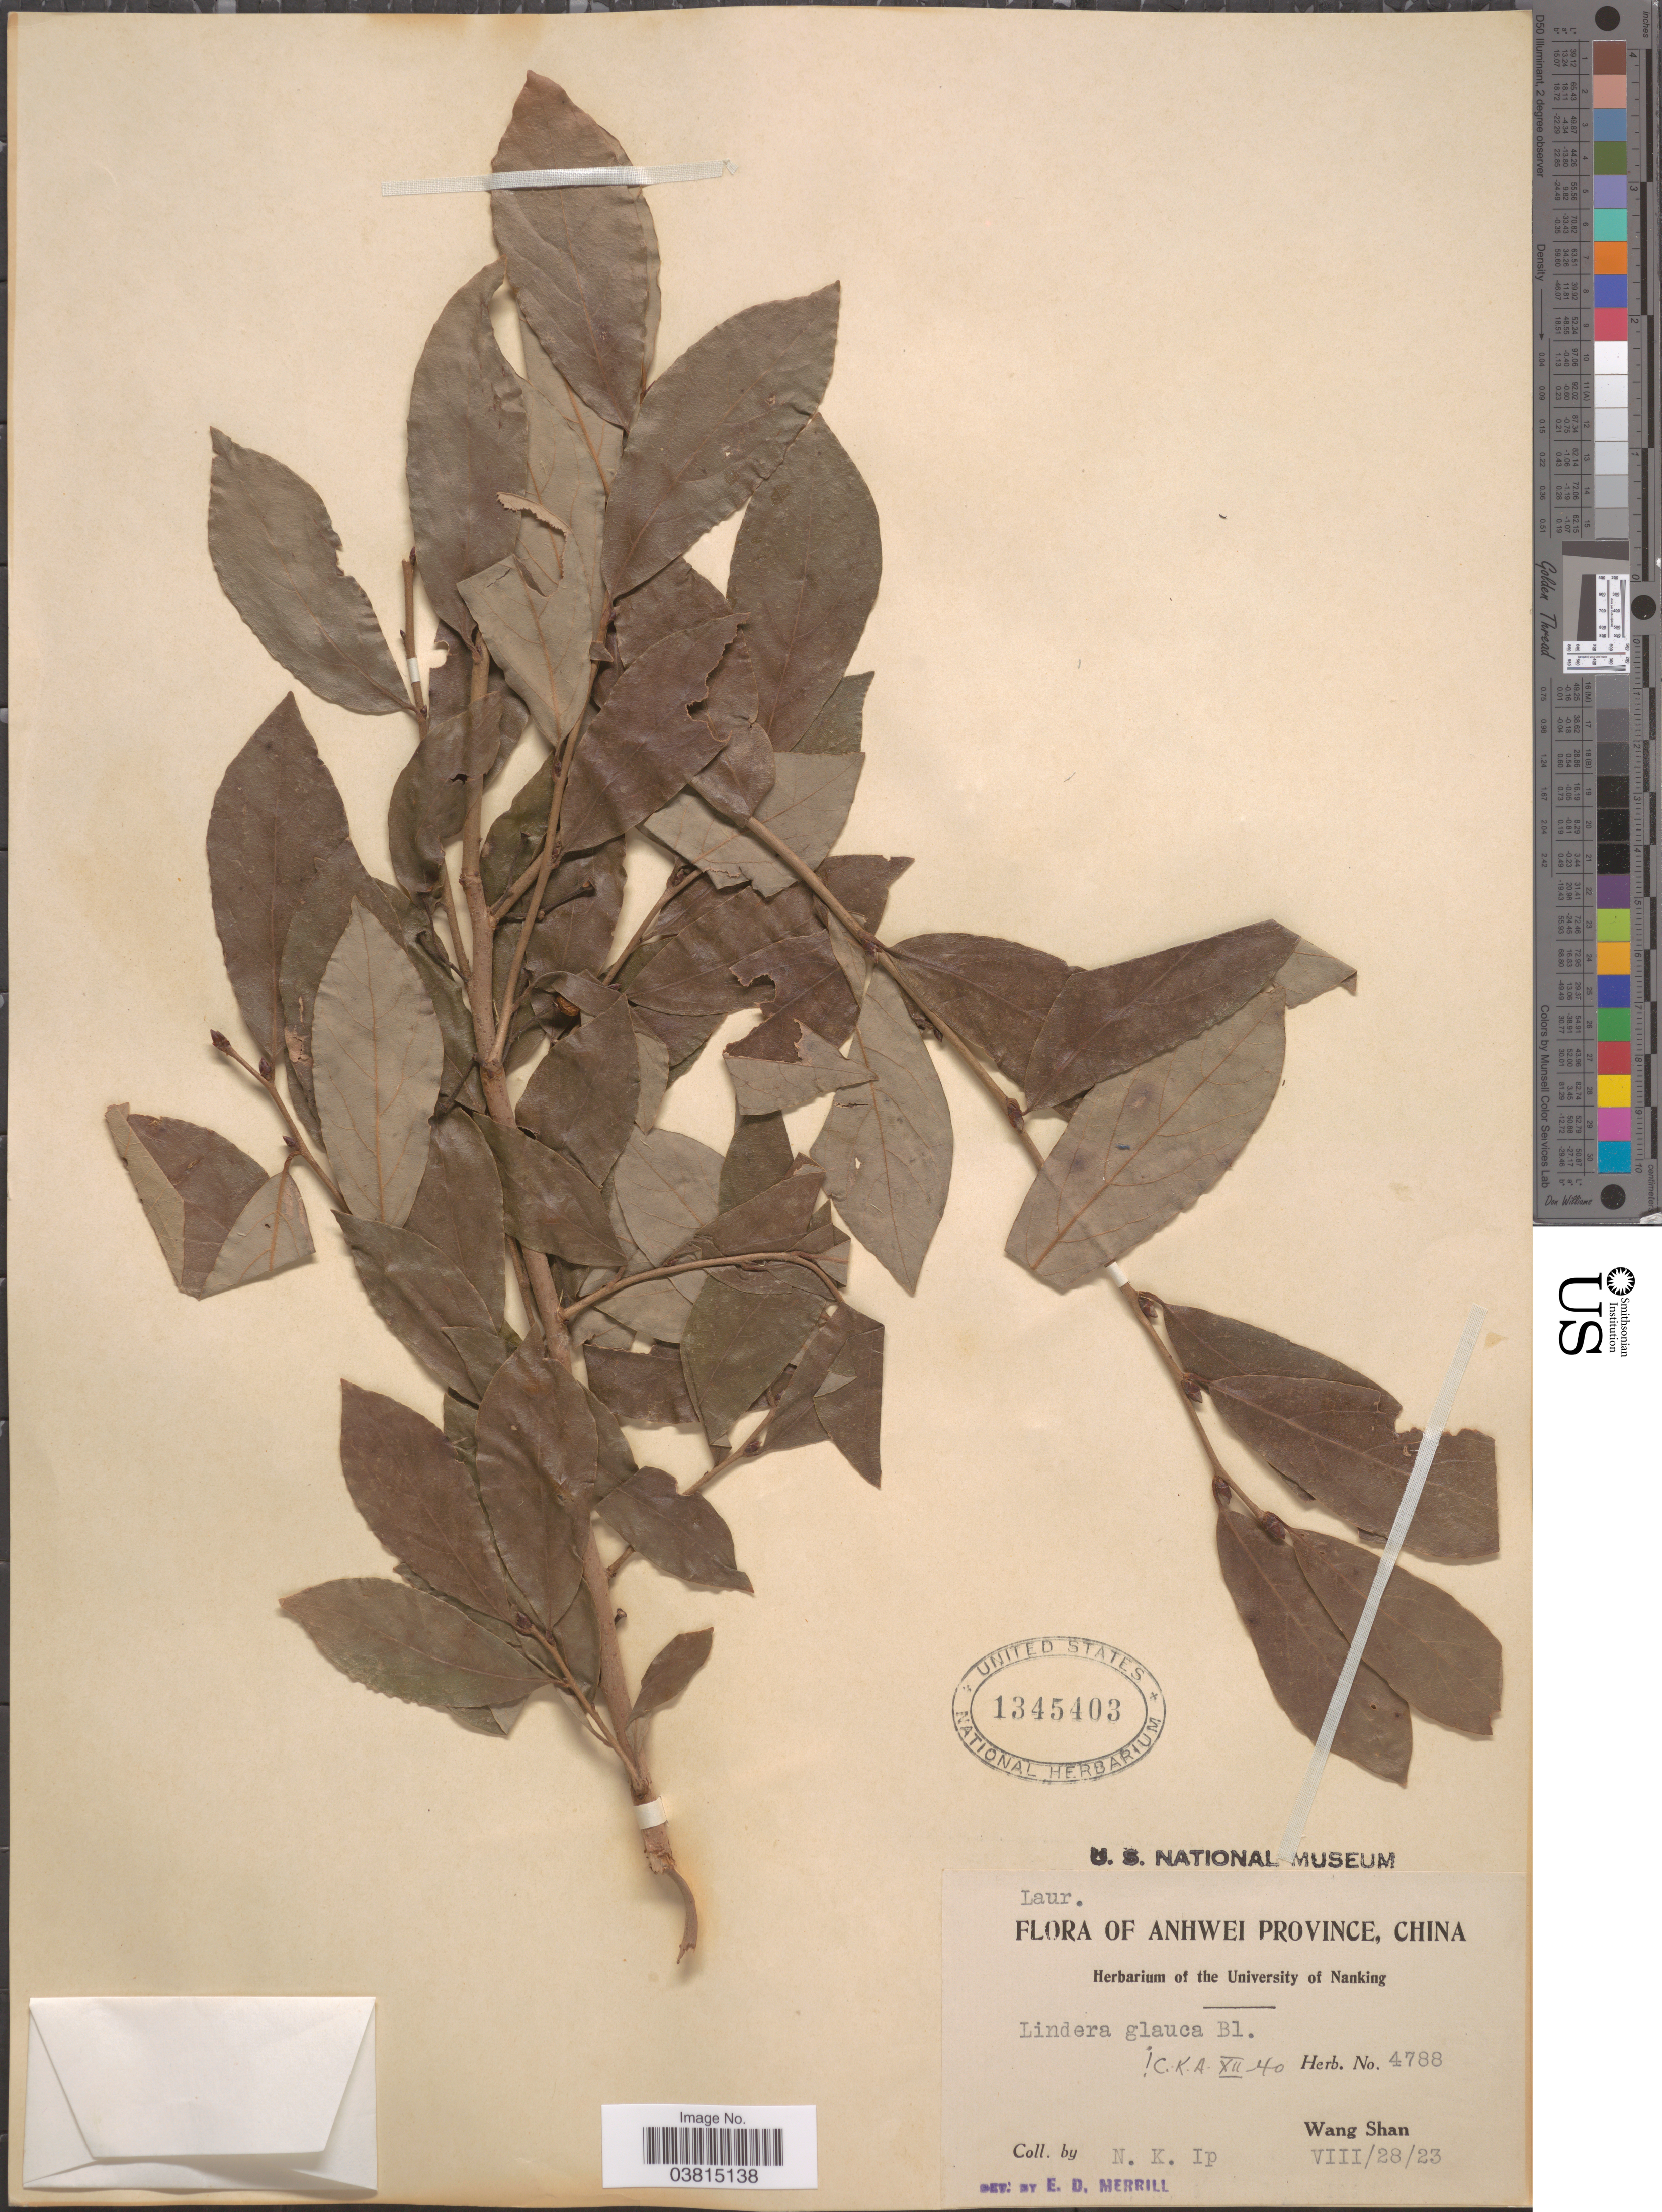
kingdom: Plantae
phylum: Tracheophyta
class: Magnoliopsida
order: Laurales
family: Lauraceae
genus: Lindera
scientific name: Lindera glauca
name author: (Siebold & Zucc.) Blume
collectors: N. Ip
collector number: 4788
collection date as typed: Transcribed d/m/y: 28/7/23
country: China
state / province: Anhui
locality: Anhwei Province. Wang Shan.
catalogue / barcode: US 1345403